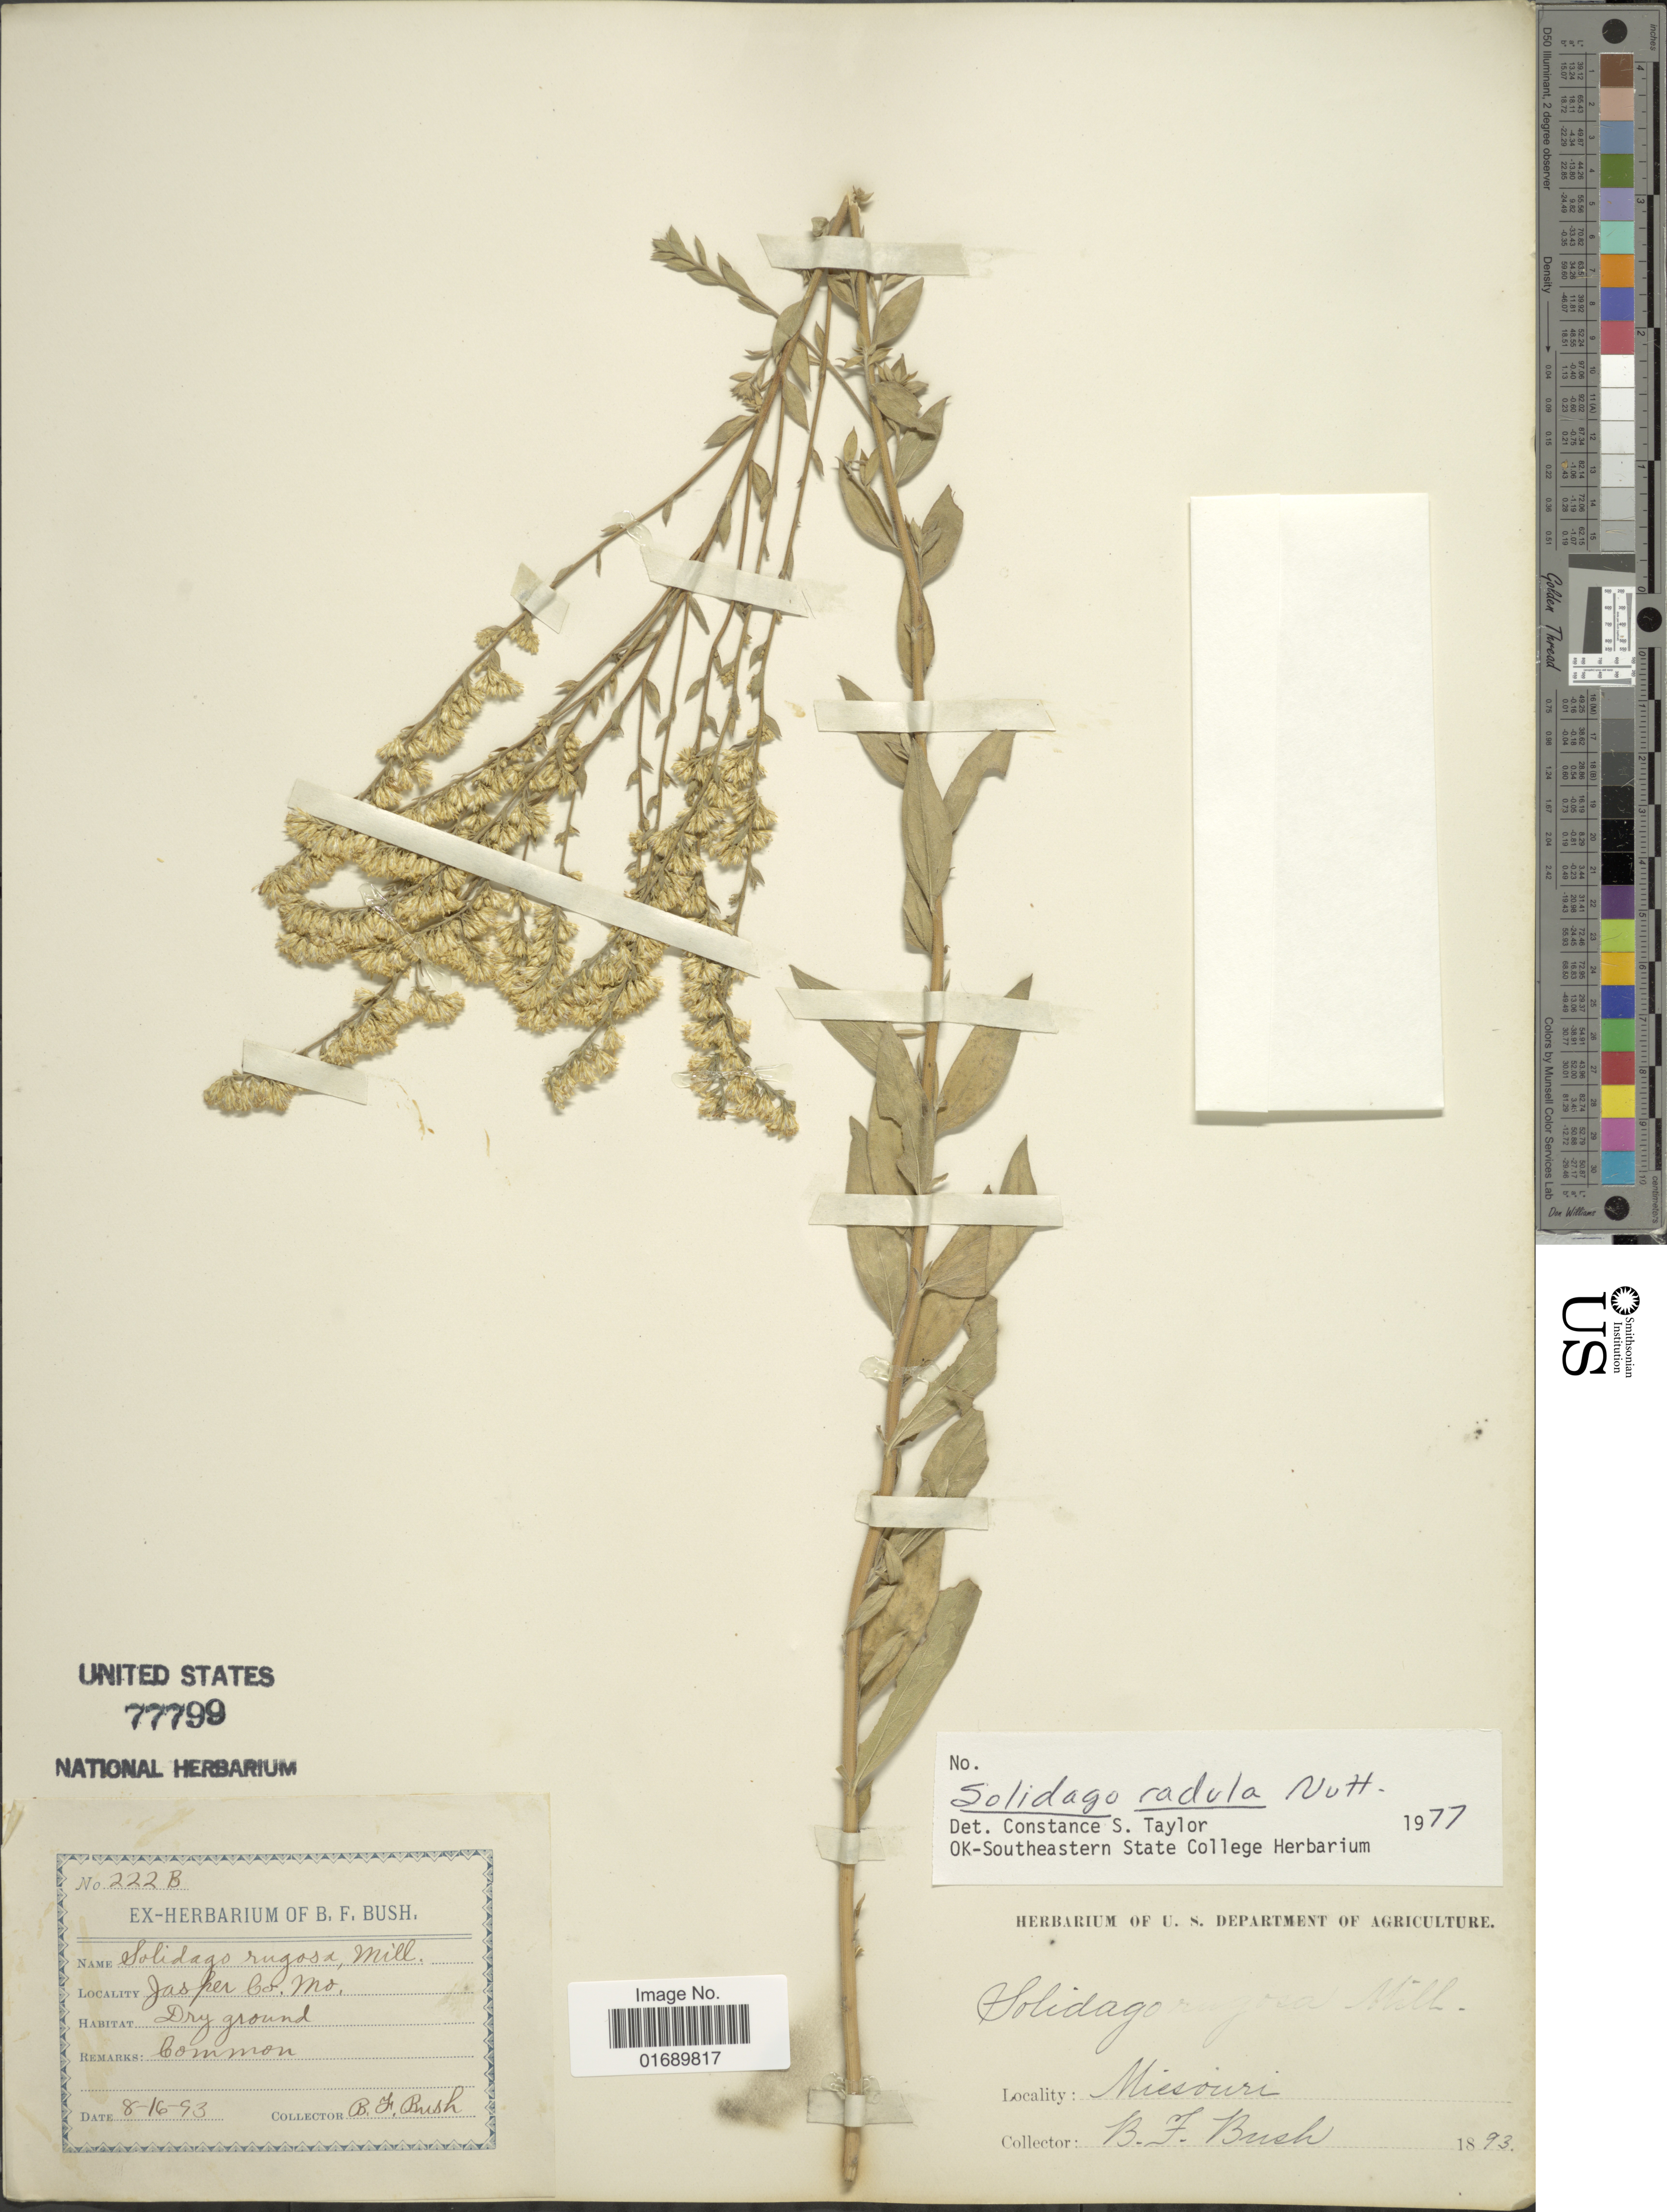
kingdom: Plantae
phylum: Tracheophyta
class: Magnoliopsida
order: Asterales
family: Asteraceae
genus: Solidago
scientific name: Solidago radula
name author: Nutt.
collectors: B. F. Bush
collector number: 222B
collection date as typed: Transcribed d/m/y: 16/8/93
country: United States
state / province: Missouri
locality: Jasper Co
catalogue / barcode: US 77799